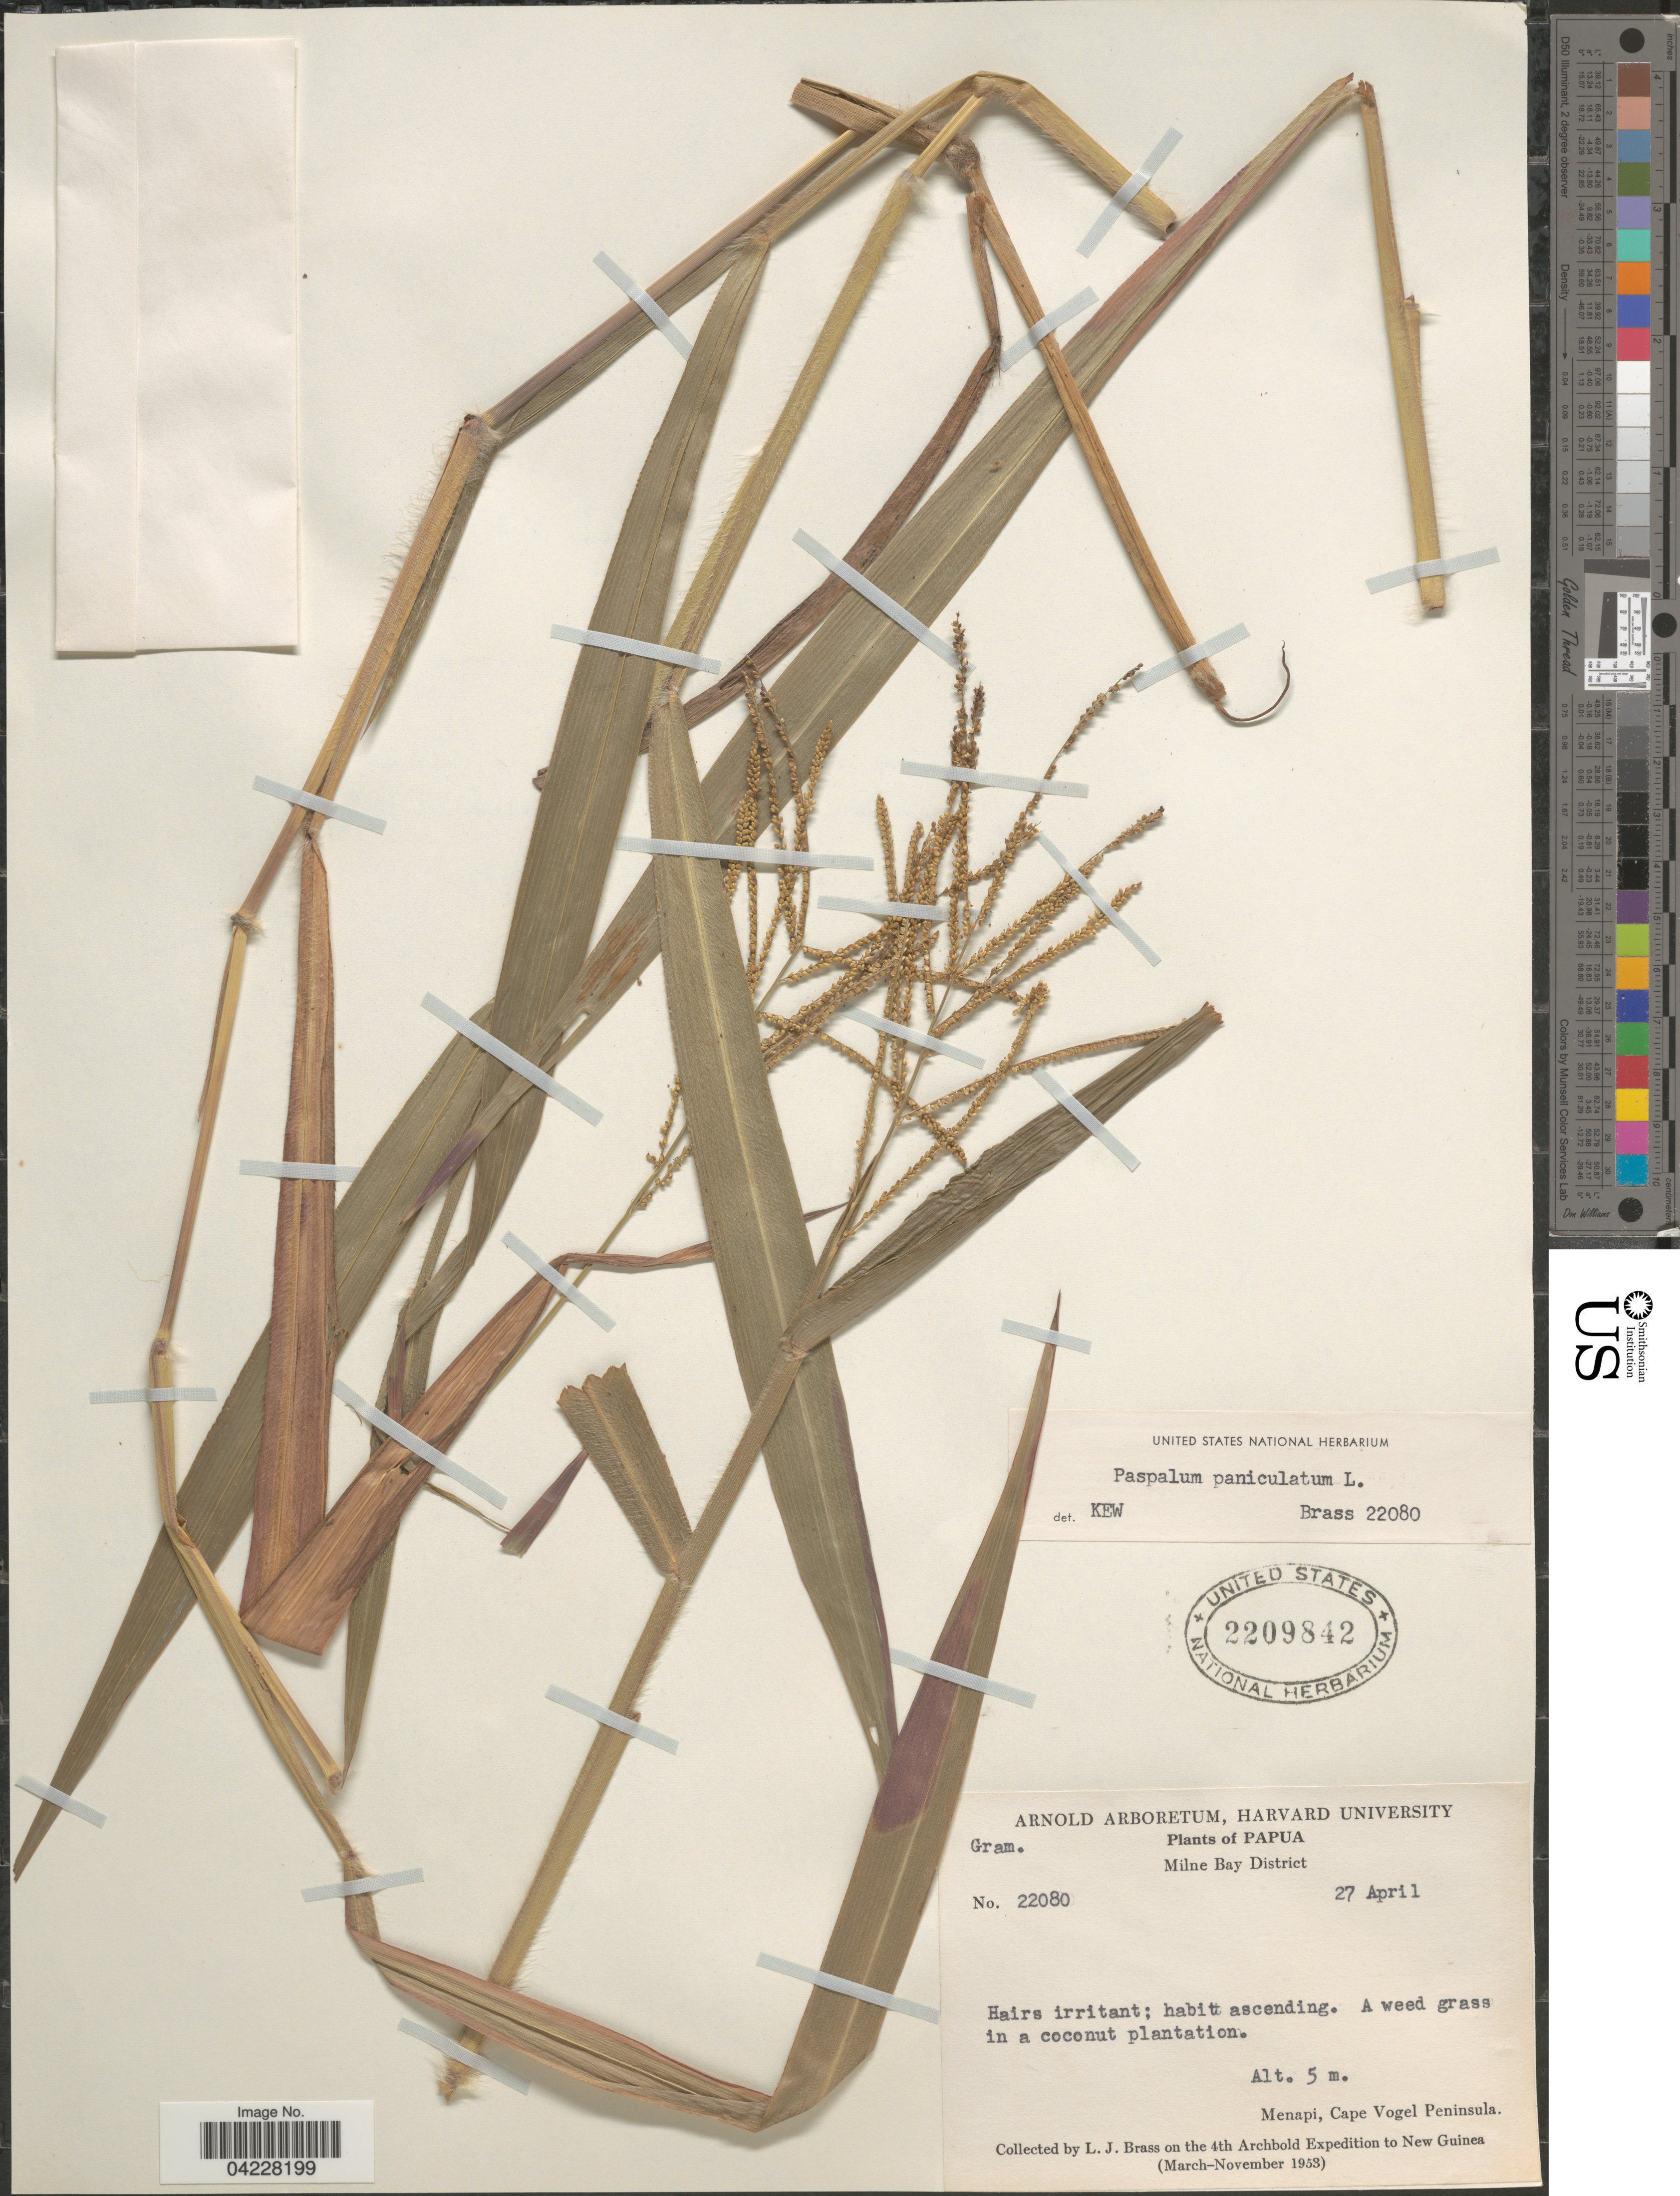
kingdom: Plantae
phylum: Tracheophyta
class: Liliopsida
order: Poales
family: Poaceae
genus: Paspalum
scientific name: Paspalum paniculatum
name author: L.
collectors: L. J. Brass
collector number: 22080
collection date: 1953-04-27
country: Papua New Guinea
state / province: Milne Bay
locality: Milne Bay District. Menapi, Cape Vogel Peninsula. The 4th Archbold Expedition to New Guinea (March-November 1953).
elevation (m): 5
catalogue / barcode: US 2209842